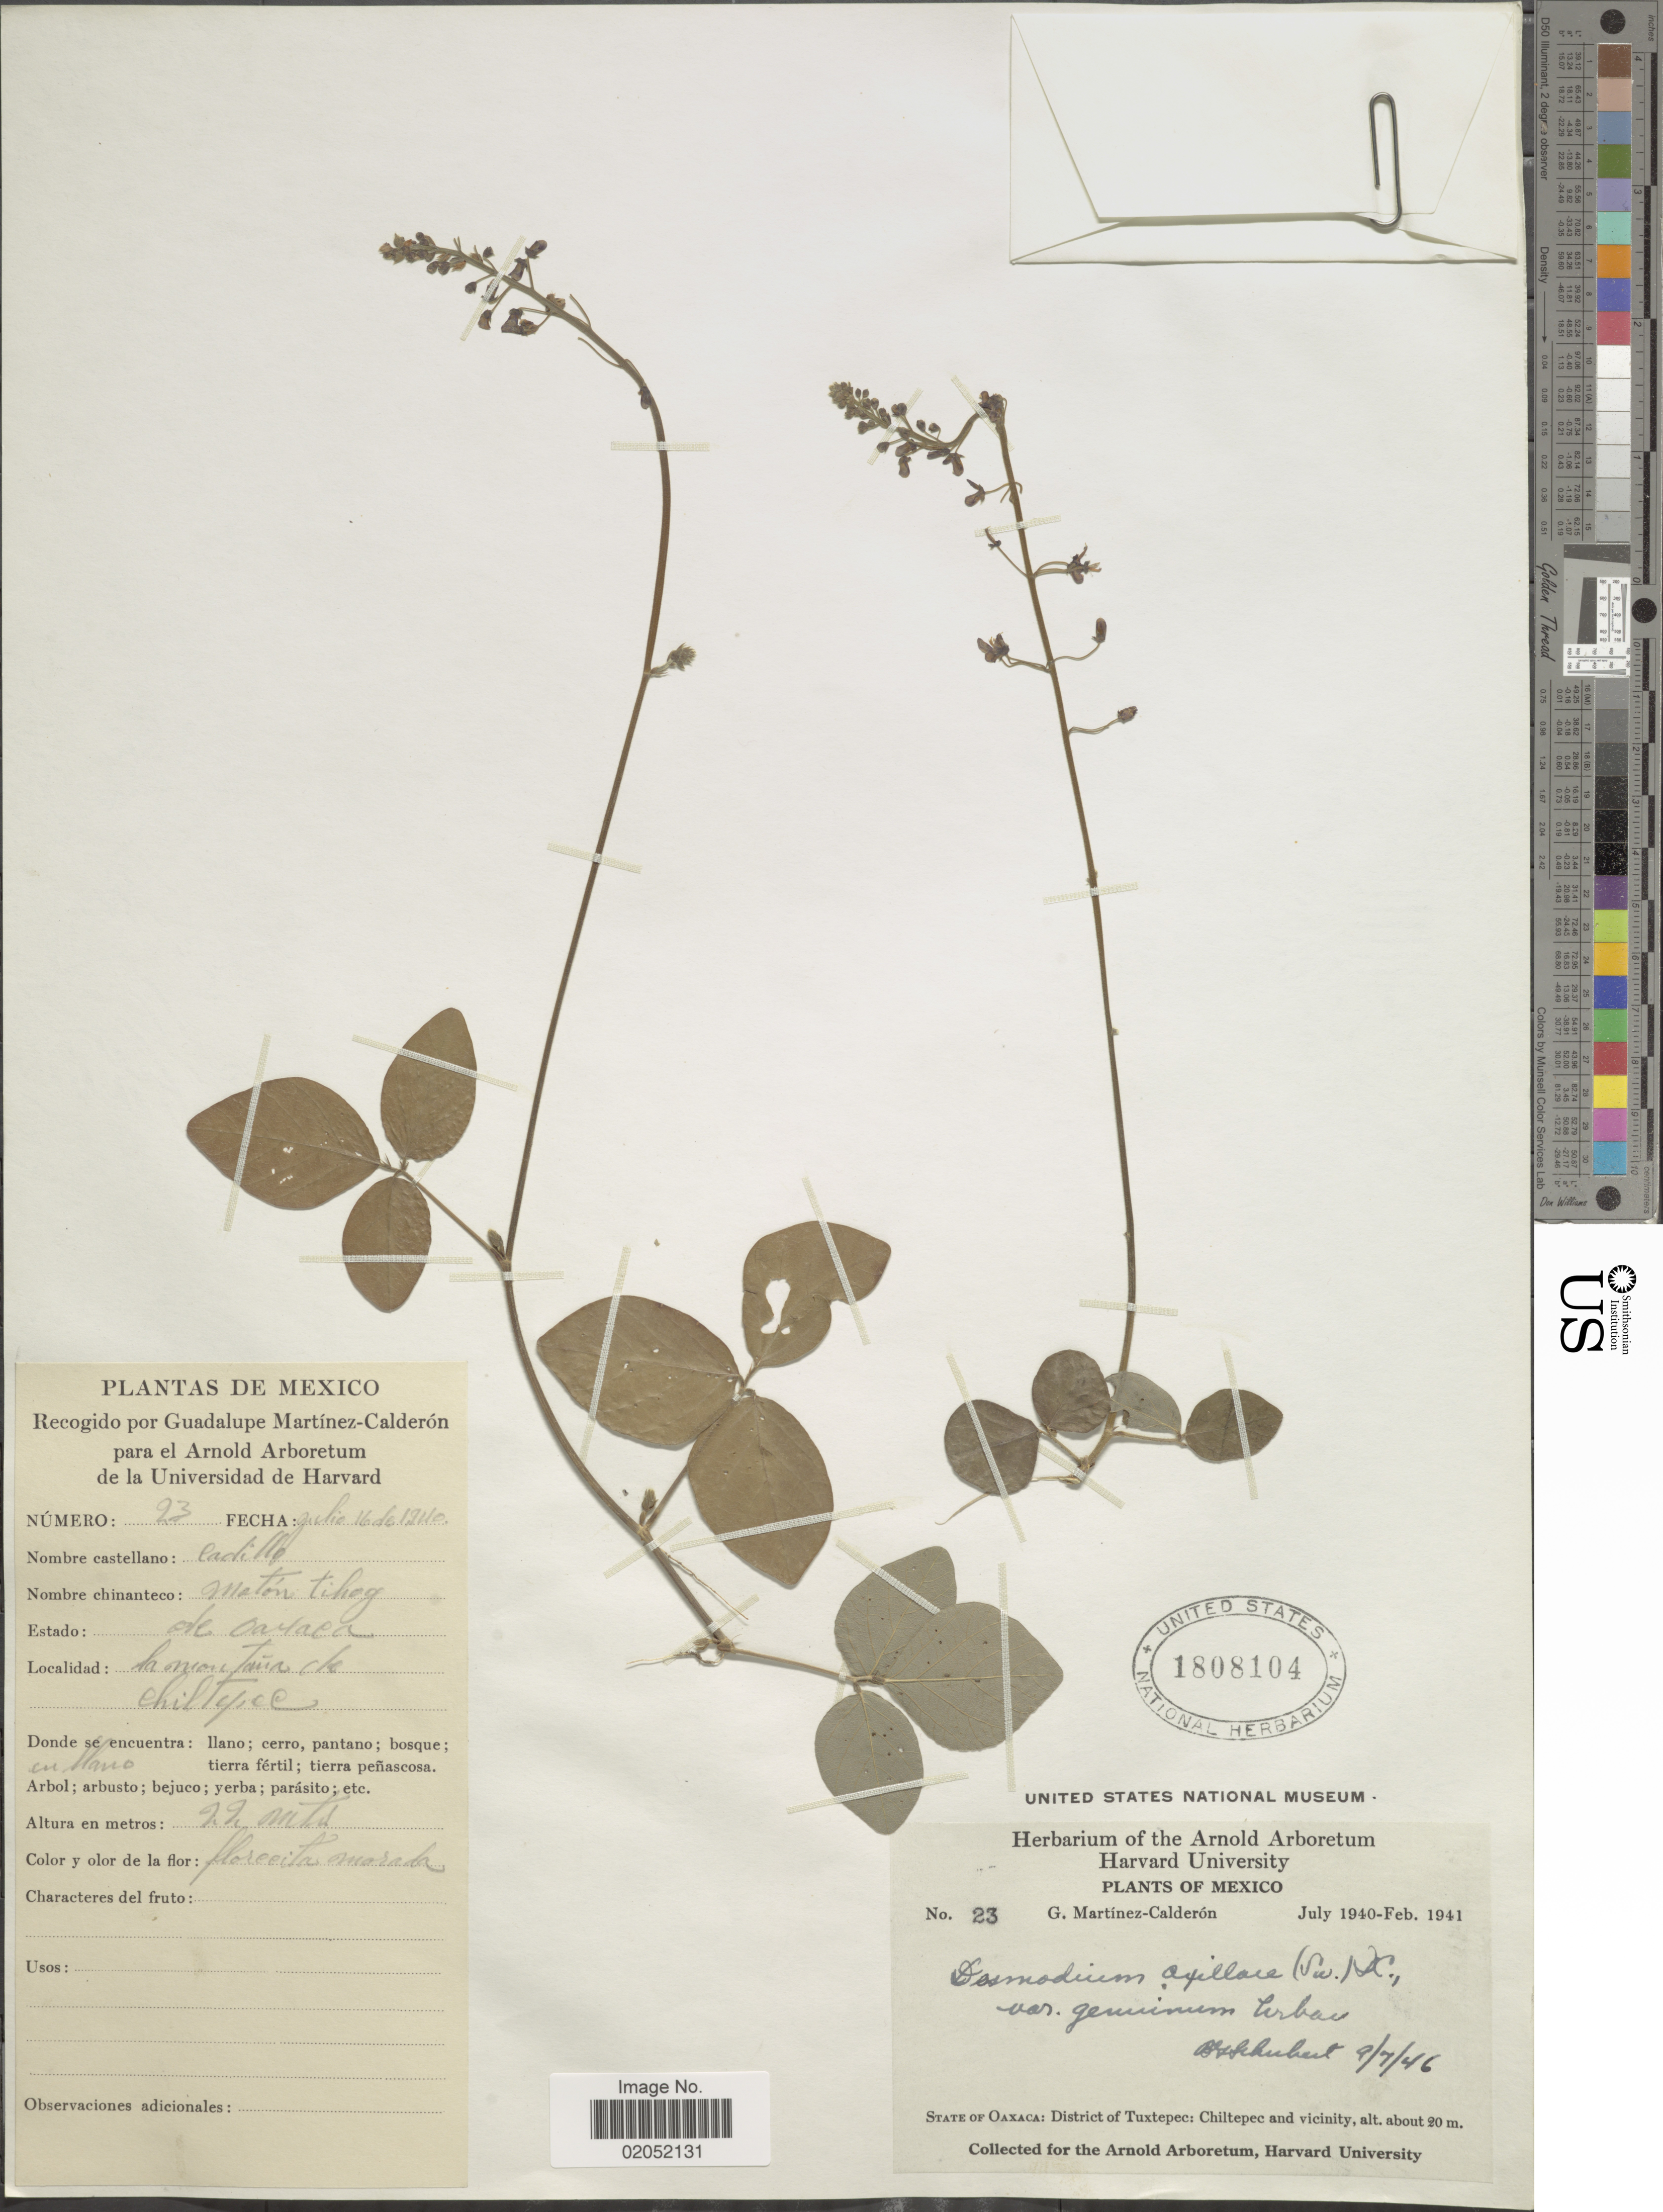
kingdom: Plantae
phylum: Tracheophyta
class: Magnoliopsida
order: Fabales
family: Fabaceae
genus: Desmodium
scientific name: Desmodium axillare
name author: (Sw.) DC.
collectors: G. Martínez Calderón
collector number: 23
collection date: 1940-07/1941-02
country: Mexico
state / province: Oaxaca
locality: District of Tuxtepec: Chiltepec and vicinity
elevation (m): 20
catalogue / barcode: US 1808104